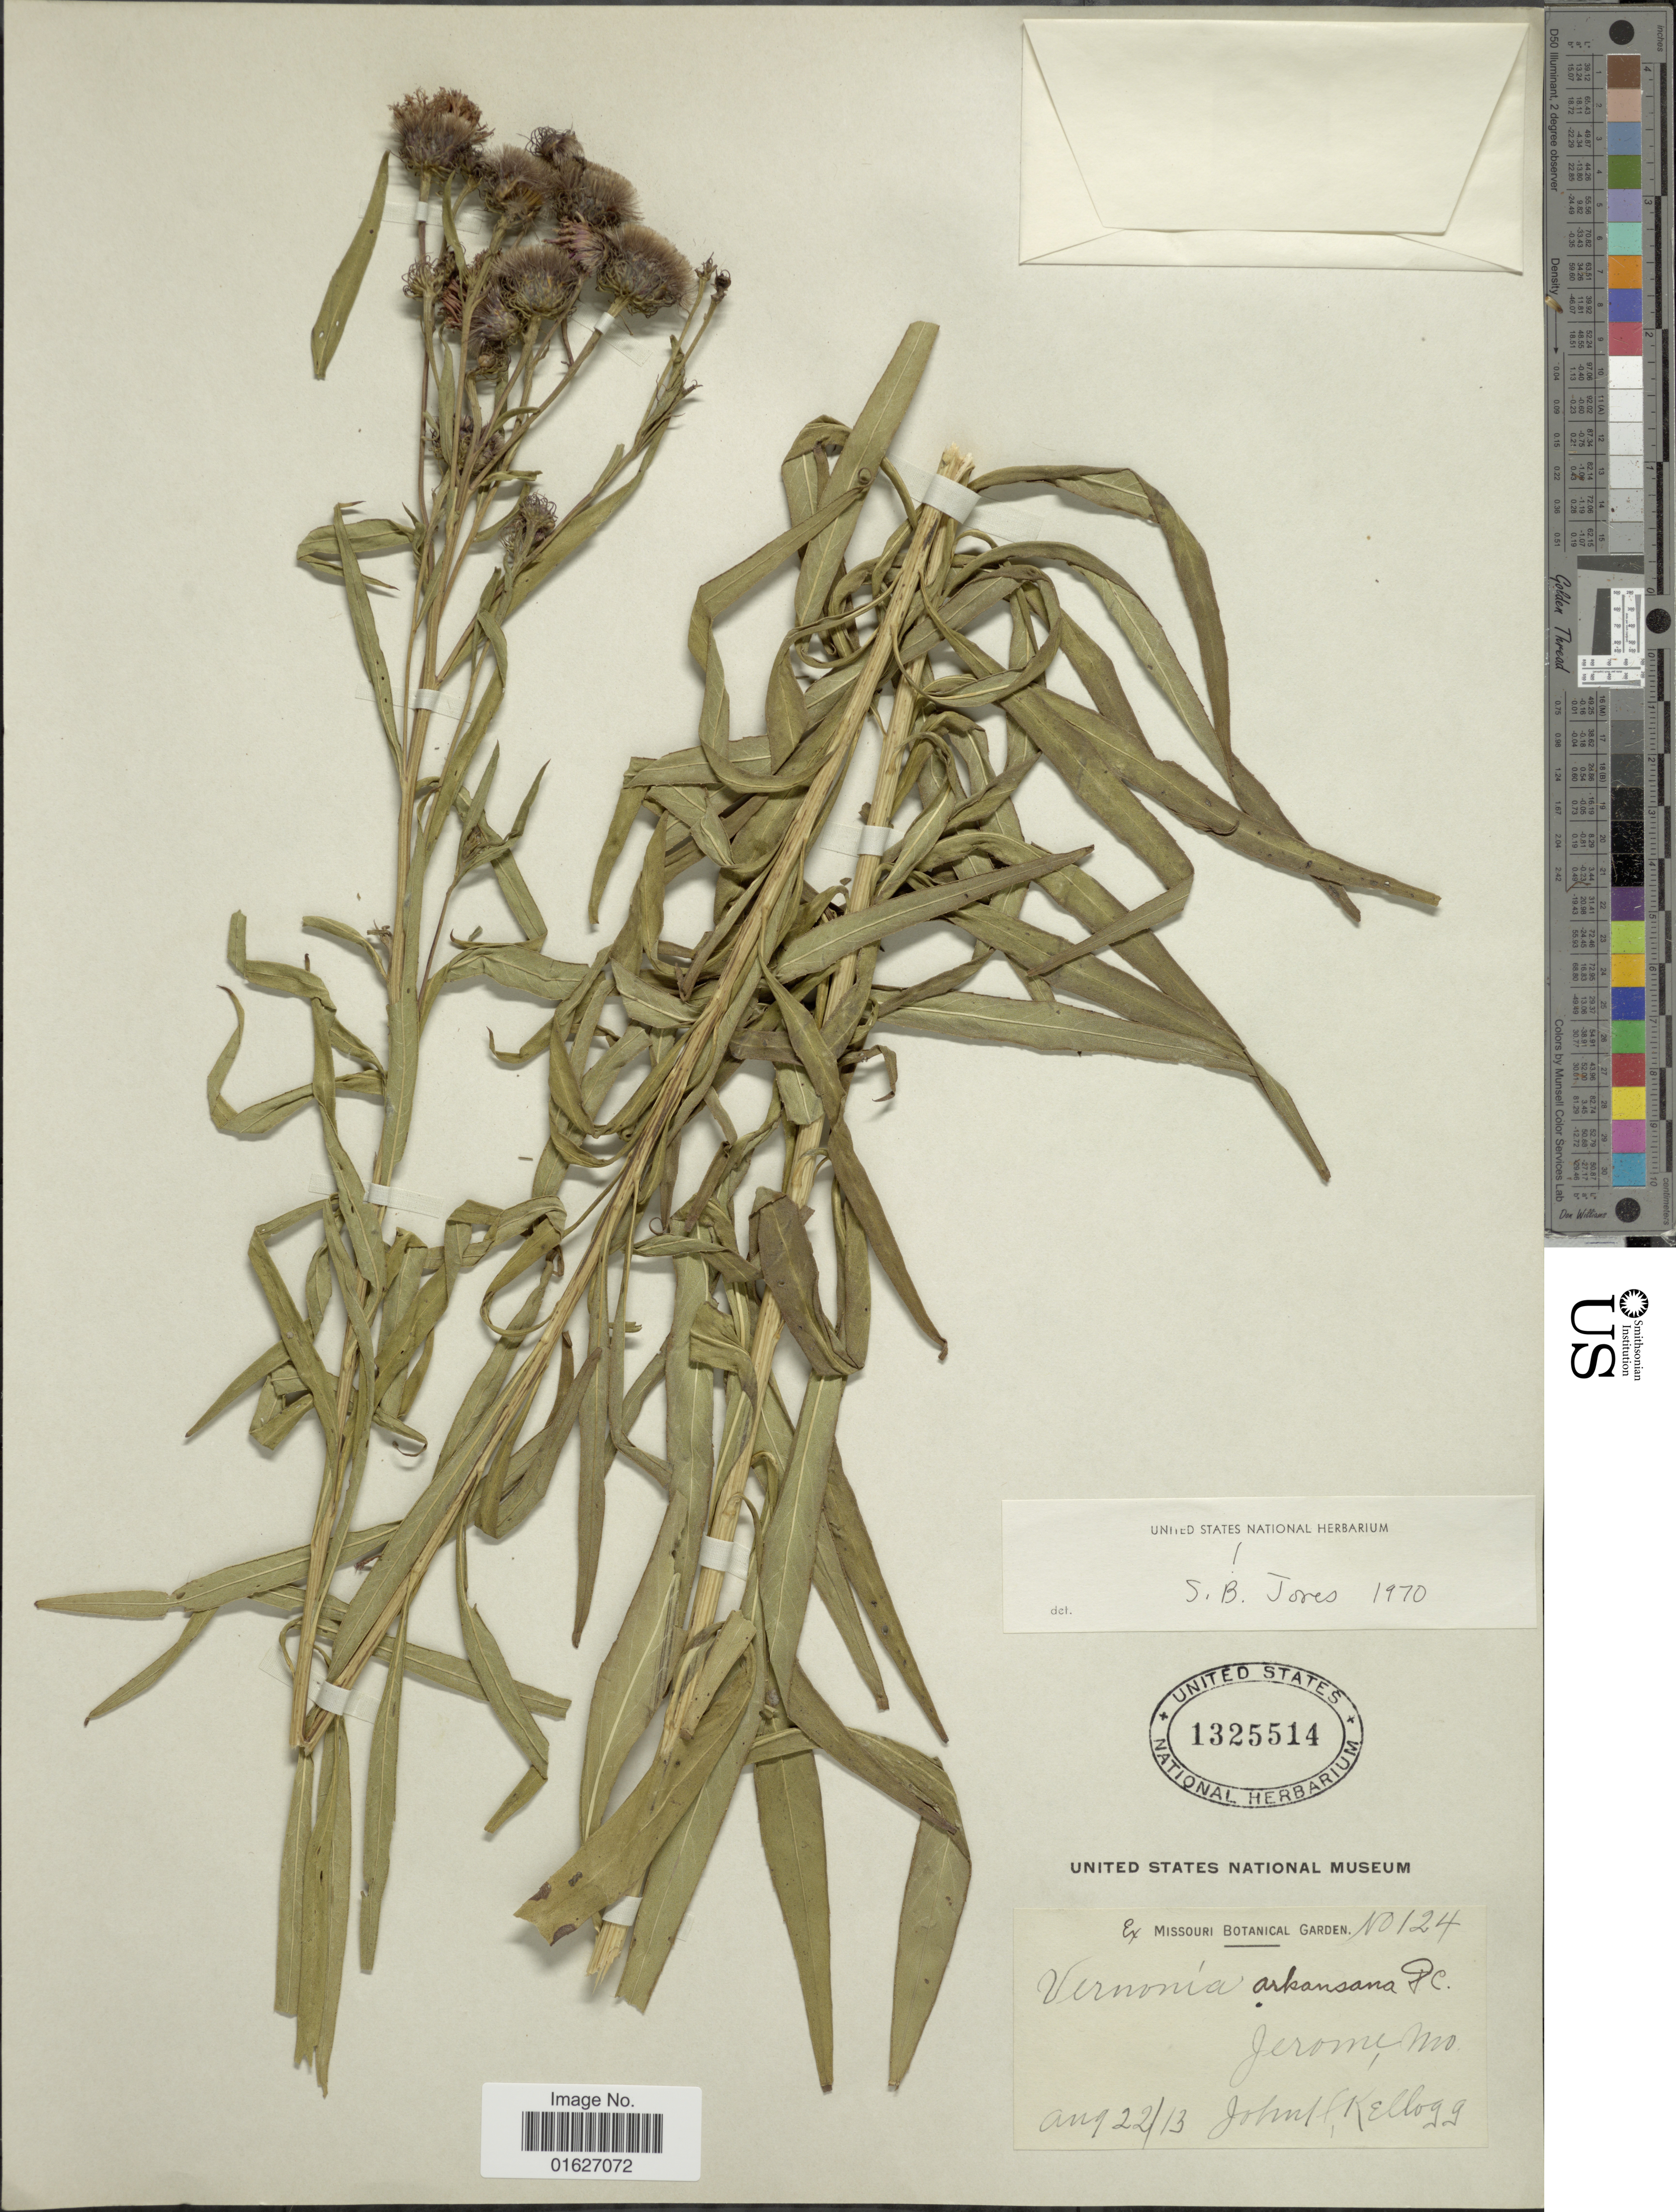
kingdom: Plantae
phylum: Tracheophyta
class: Magnoliopsida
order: Asterales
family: Asteraceae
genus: Vernonia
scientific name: Vernonia arkansana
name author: DC.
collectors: J. H. Kellogg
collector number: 124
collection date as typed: Transcribed d/m/y: 22/8/13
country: United States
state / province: Missouri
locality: Jerome.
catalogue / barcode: US 1325514